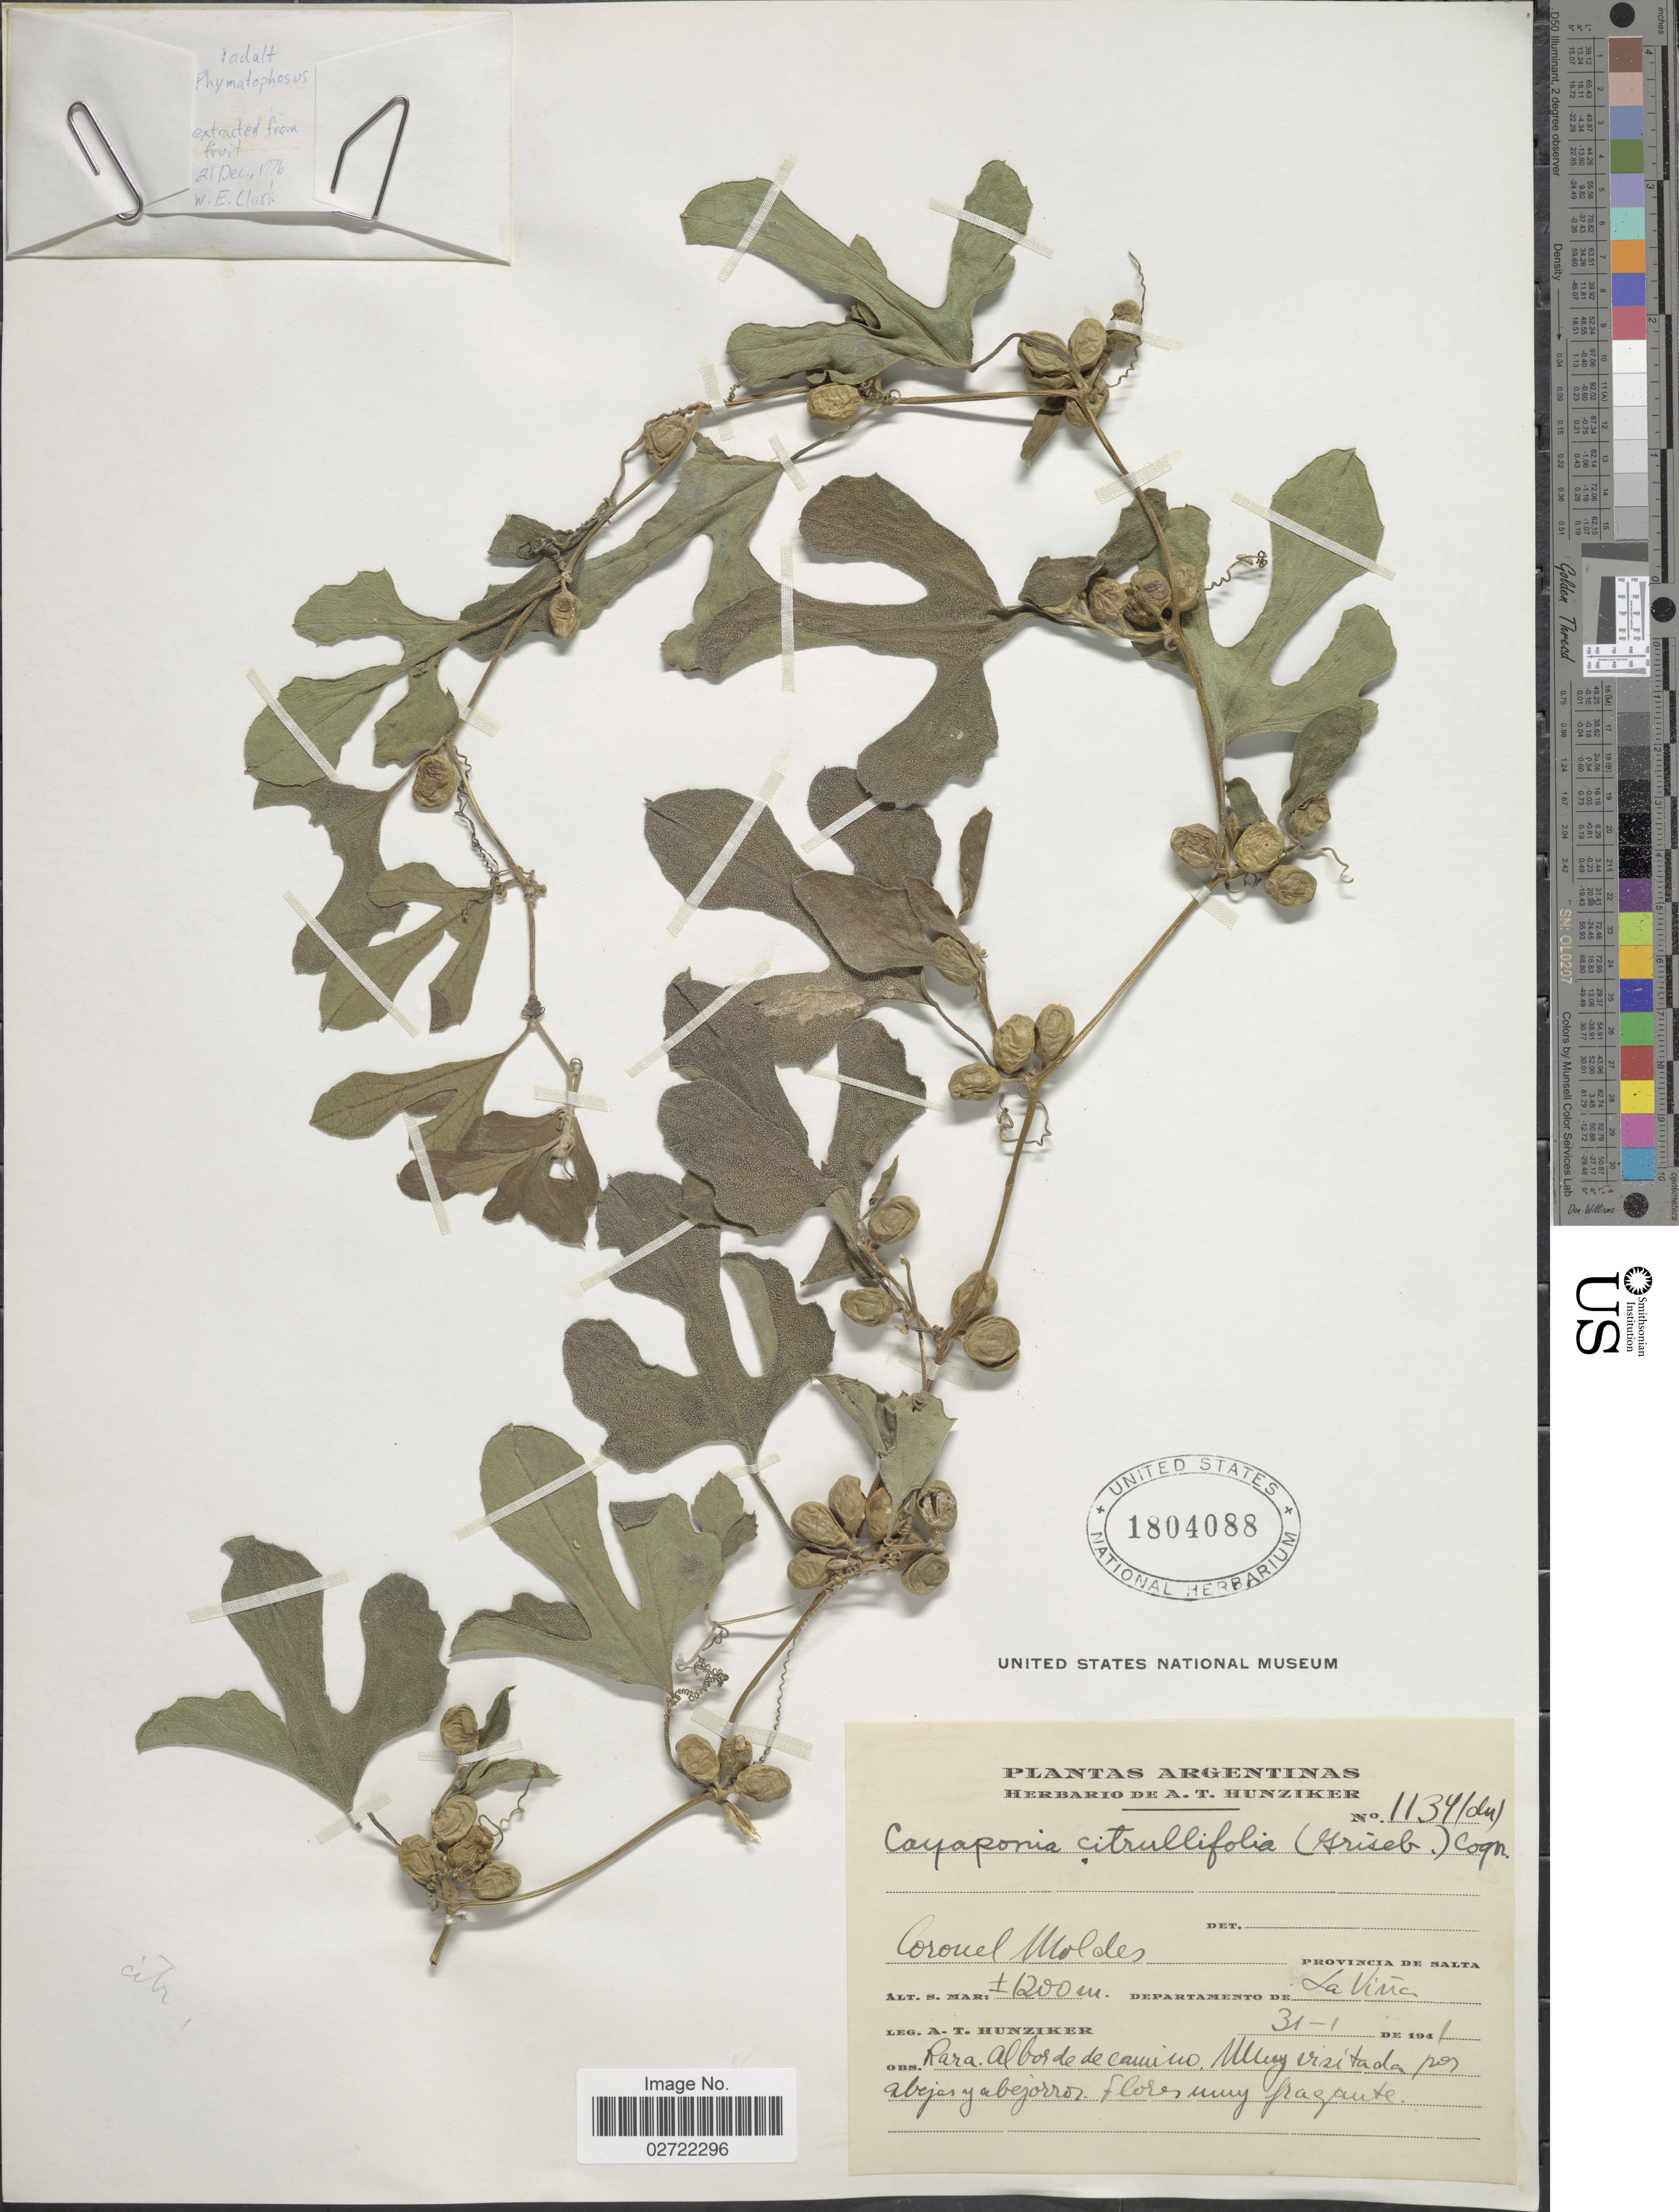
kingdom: Plantae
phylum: Tracheophyta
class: Magnoliopsida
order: Cucurbitales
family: Cucurbitaceae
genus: Cayaponia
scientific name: Cayaponia citrullifolia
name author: (Griseb.) Cogn.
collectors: A. T. Hunziker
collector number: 1134(du)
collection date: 1941-01-31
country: Argentina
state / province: Salta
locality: Coronel Modes. Departamento de La Vina.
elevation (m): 1200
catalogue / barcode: US 1804088